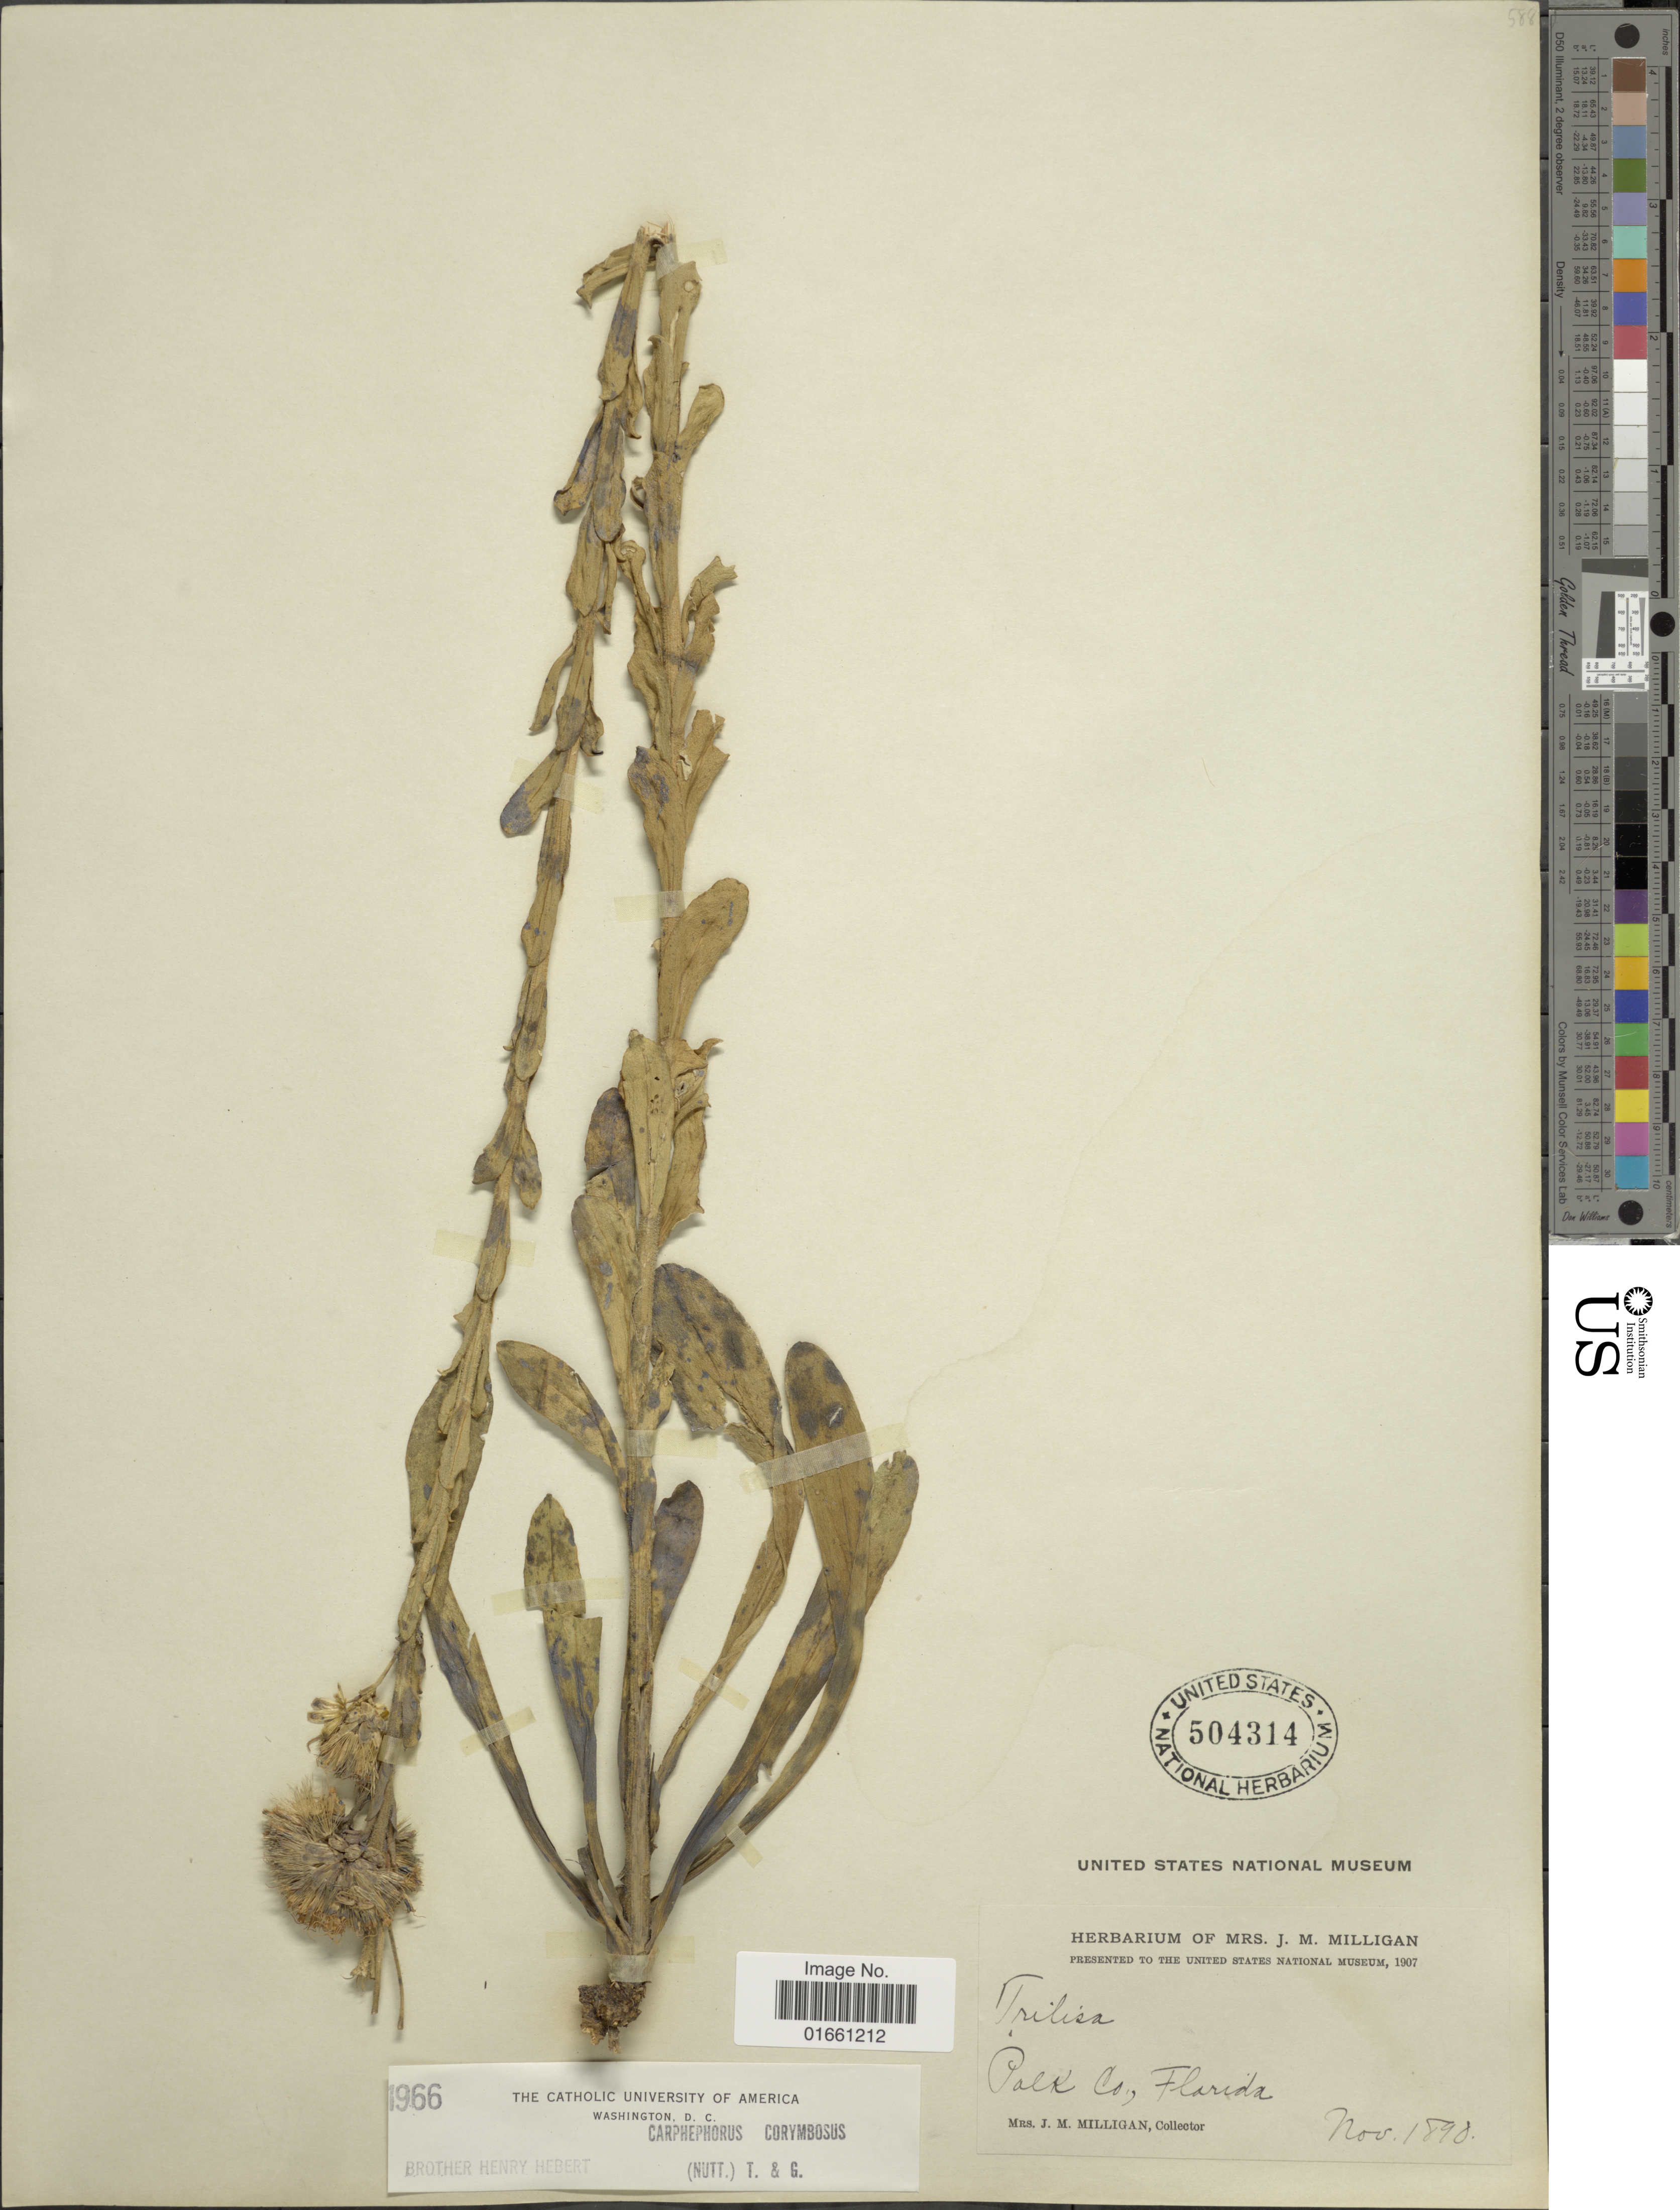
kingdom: Plantae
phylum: Tracheophyta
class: Magnoliopsida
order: Asterales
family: Asteraceae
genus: Carphephorus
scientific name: Carphephorus corymbosus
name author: (Nutt.) Torr. & A. Gray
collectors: J. M. Milligan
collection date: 1890-11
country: United States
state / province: Florida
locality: Park Co.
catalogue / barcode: US 504314